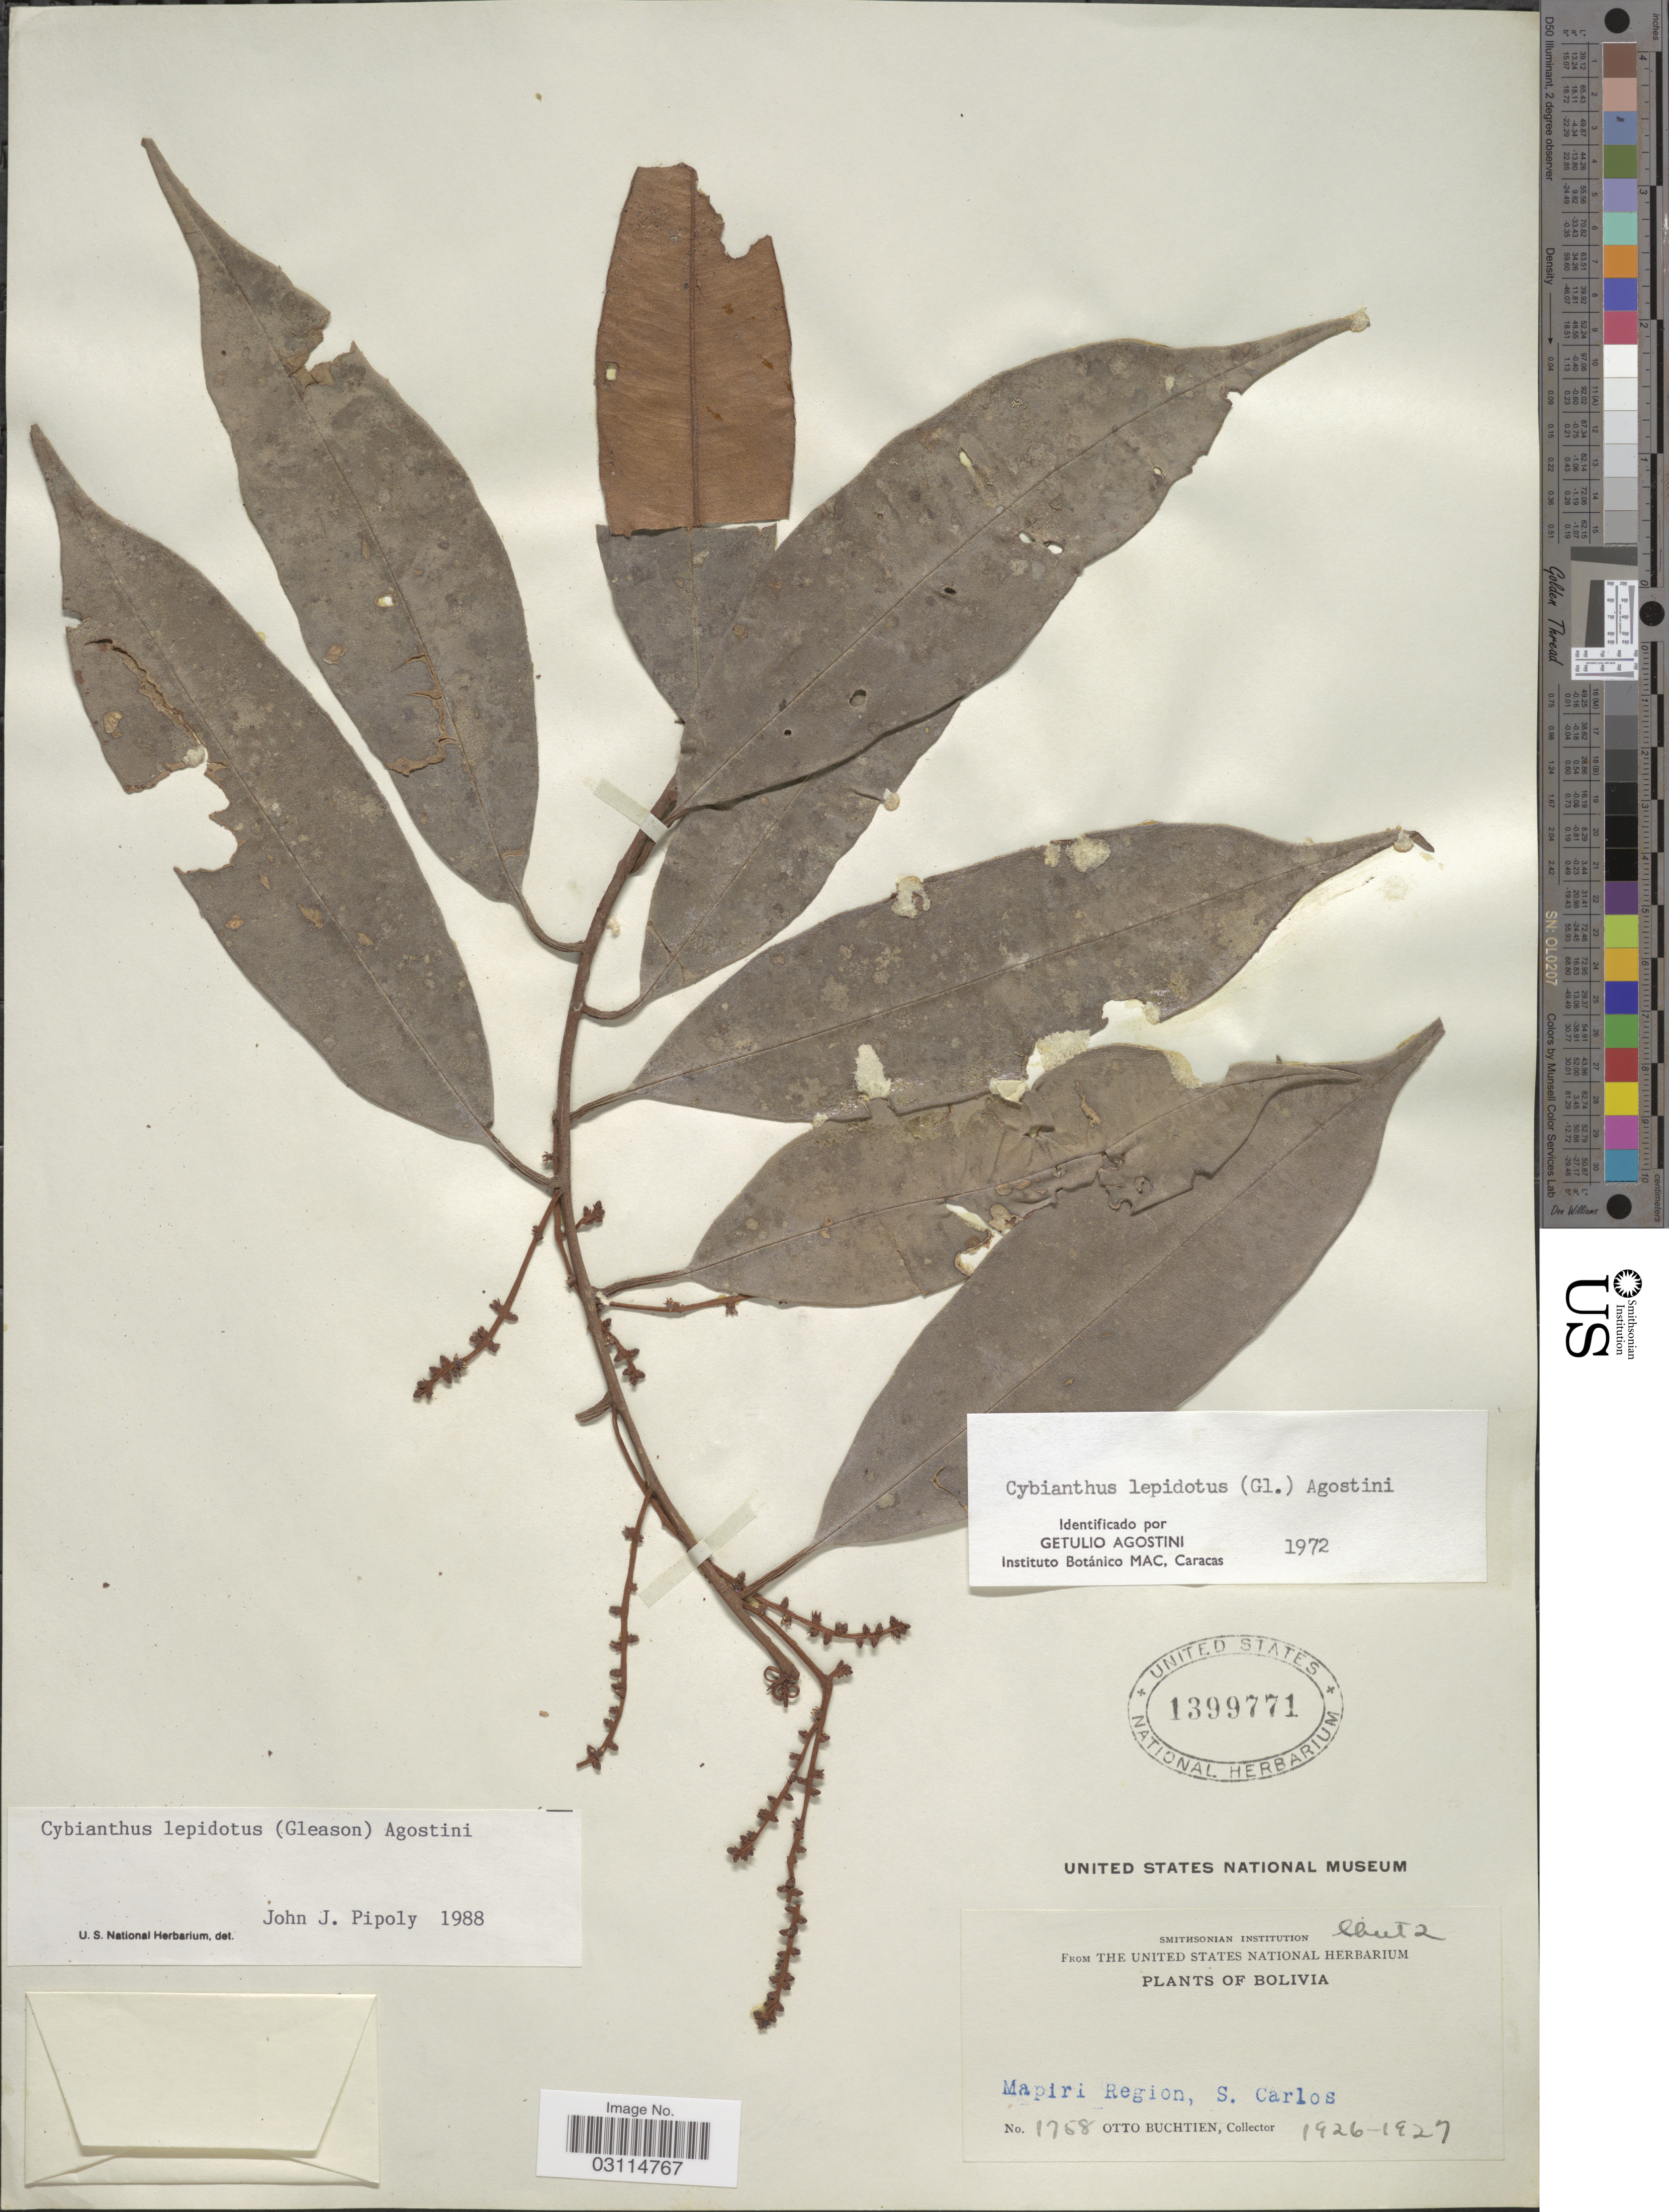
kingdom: Plantae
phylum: Tracheophyta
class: Magnoliopsida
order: Ericales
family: Primulaceae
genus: Cybianthus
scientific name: Cybianthus lepidotus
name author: (Gleason) G. Agostini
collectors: O. Buchtien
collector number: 1758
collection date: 1926/1927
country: Bolivia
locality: Mapiri Region, S. Carlos.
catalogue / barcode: US 1399771